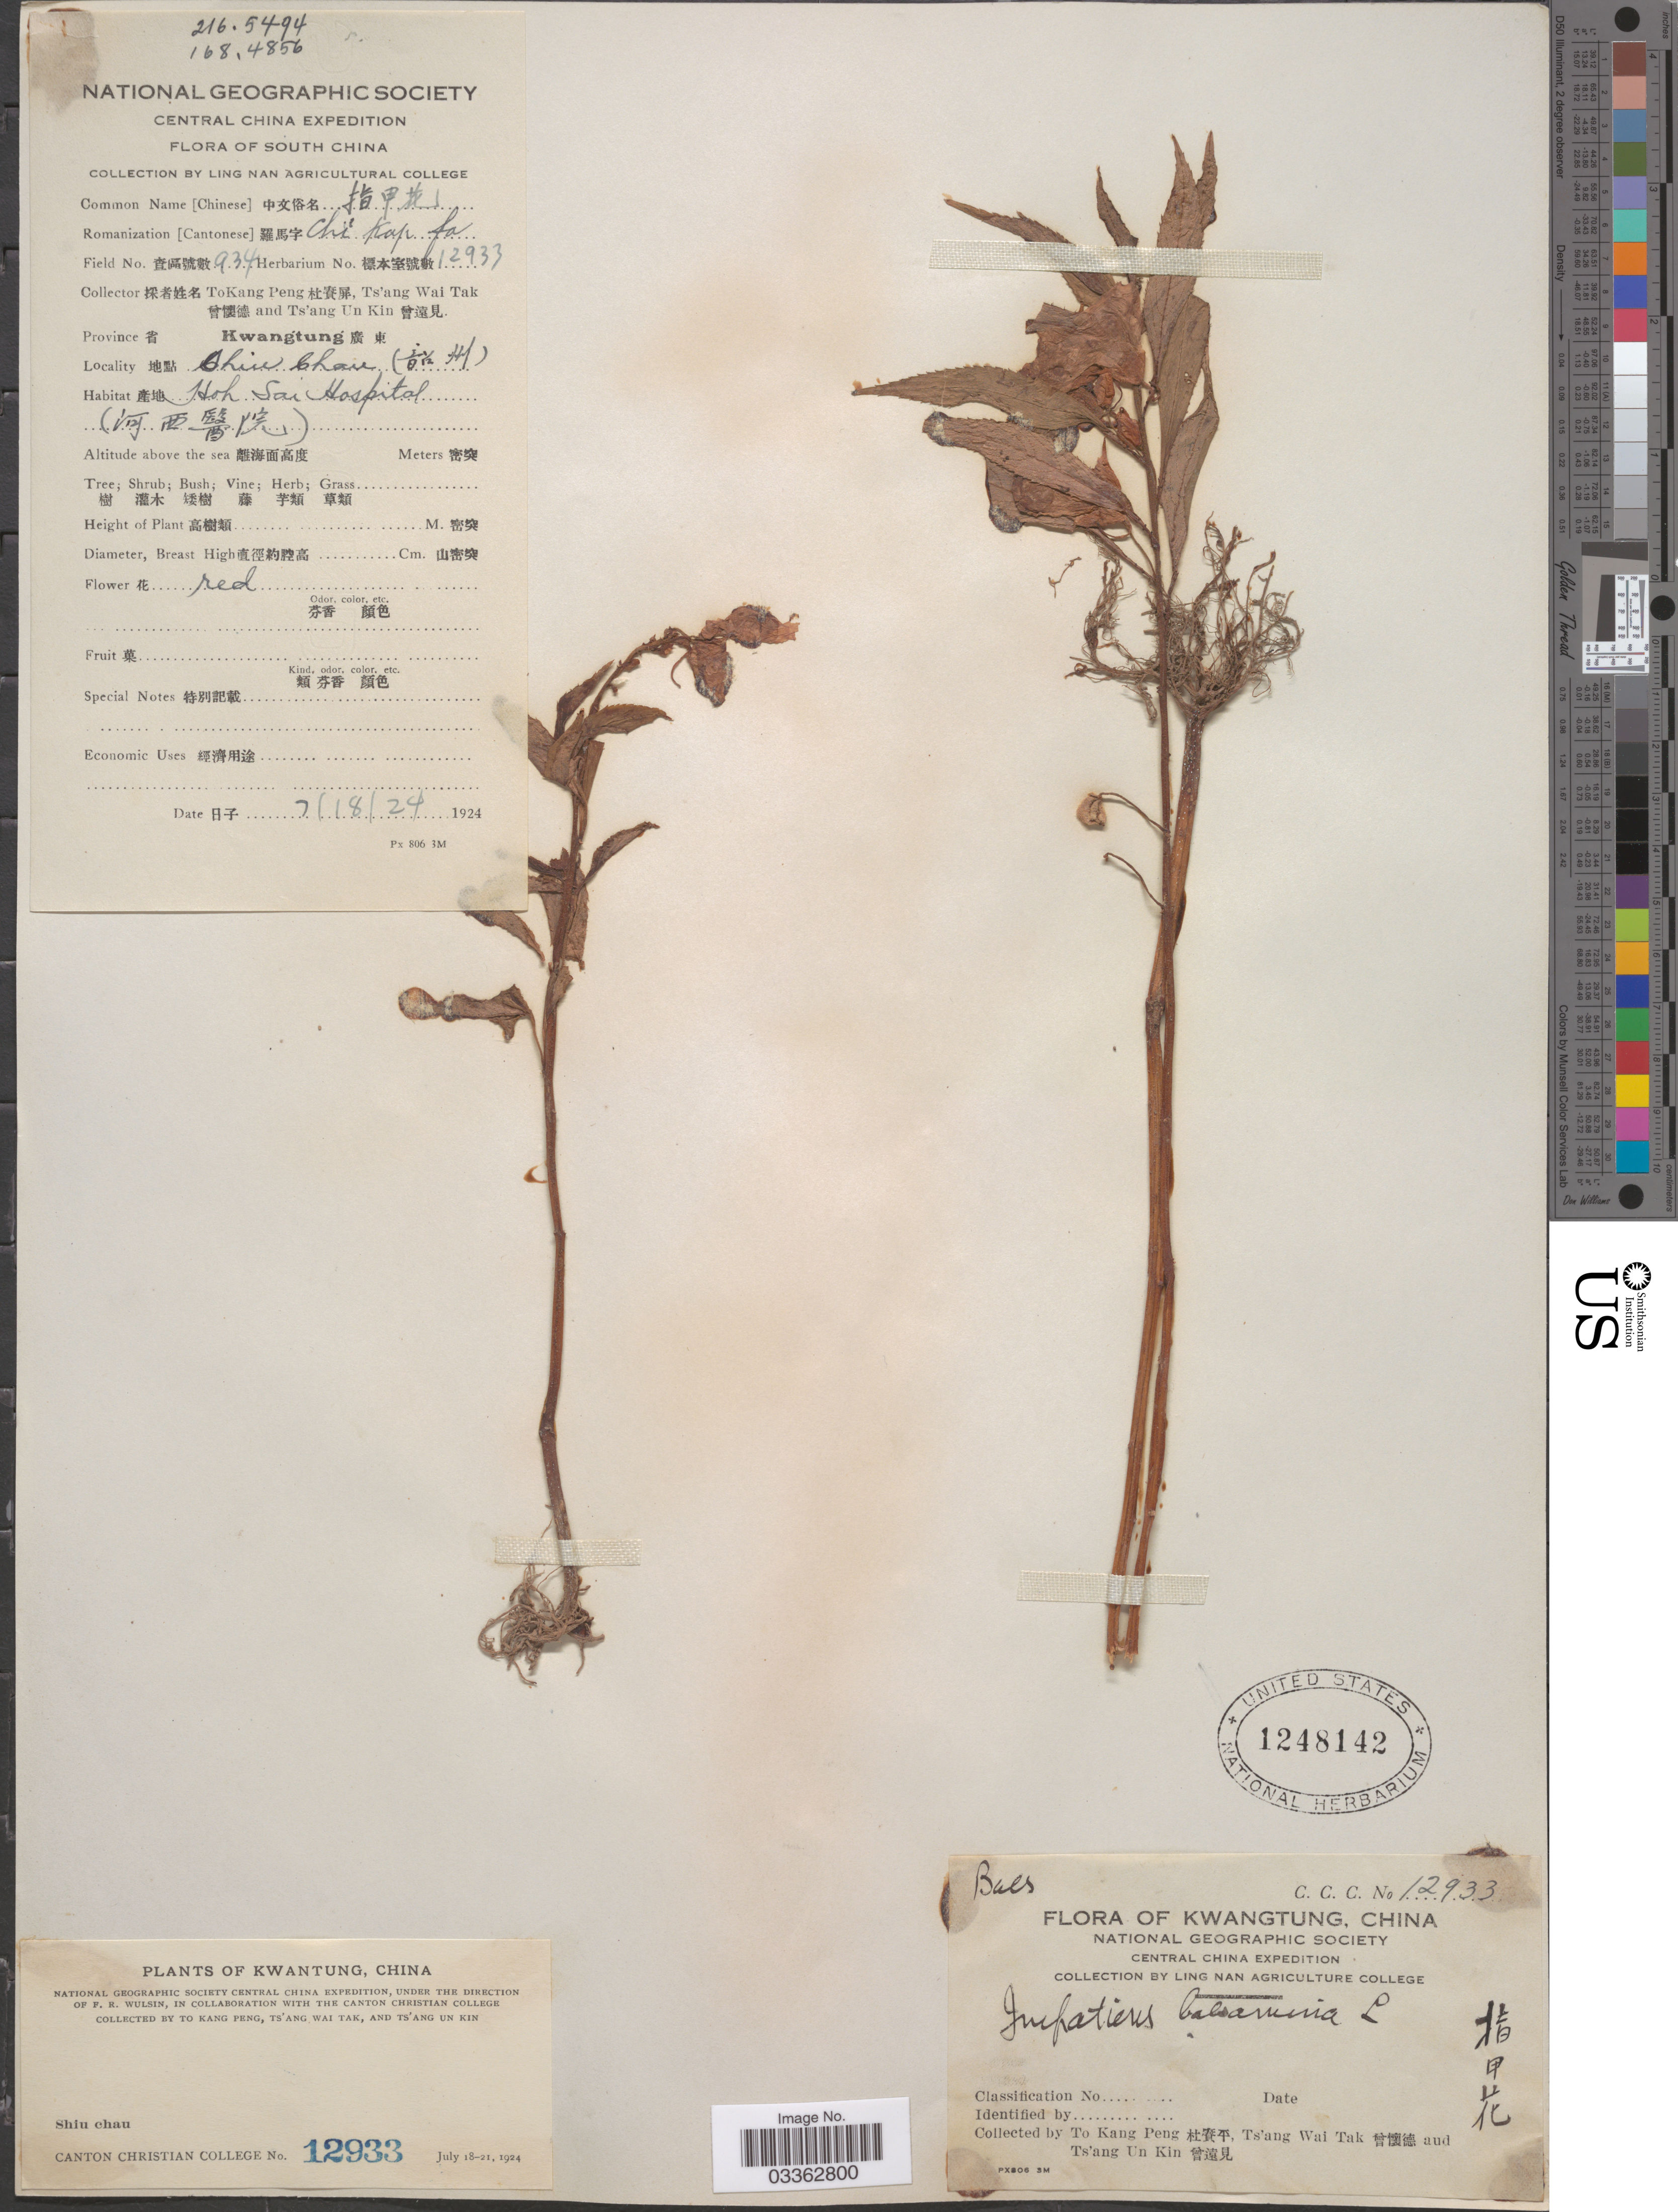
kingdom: Plantae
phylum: Tracheophyta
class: Magnoliopsida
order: Ericales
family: Balsaminaceae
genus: Impatiens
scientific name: Impatiens balsamina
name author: L.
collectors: T. K. Peng, W. T. Tsang & Ts' Ang Un Kin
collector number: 934/12933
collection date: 1924-07-18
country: China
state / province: Guangdong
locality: Kwangtung. Central China. Shiu chau. (X). Hoh Sai Hospital (X).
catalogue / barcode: US 1248142